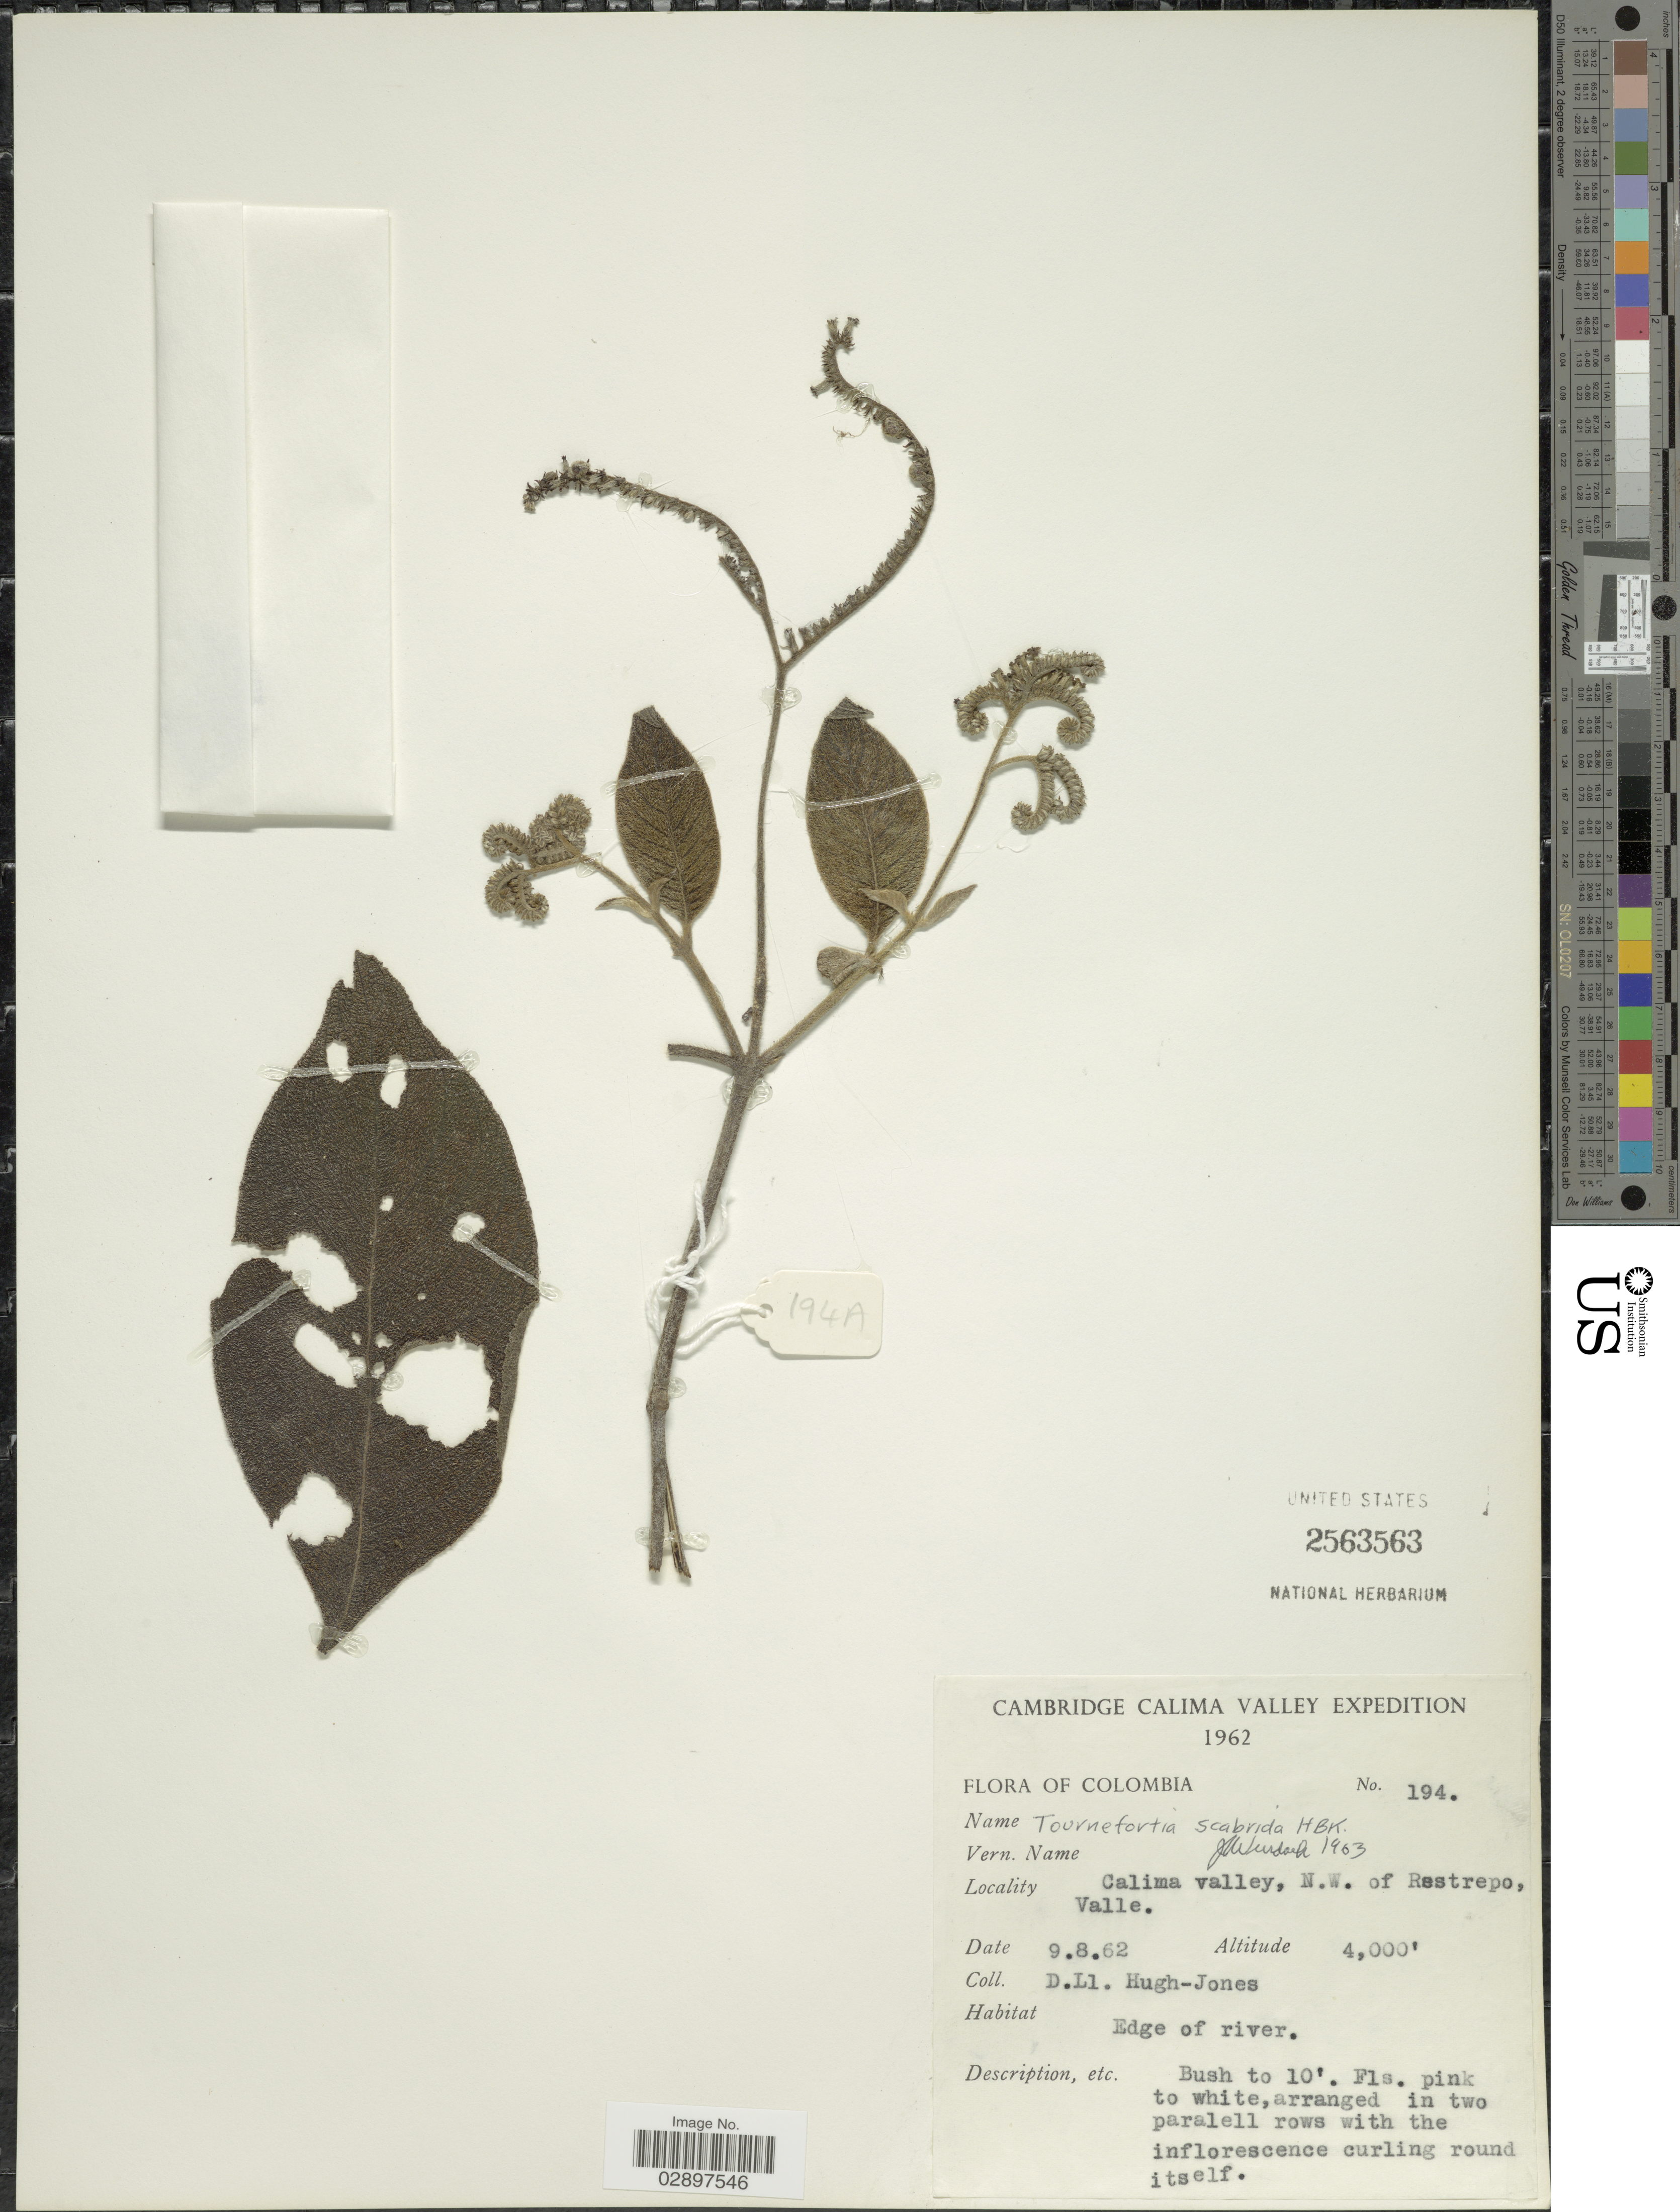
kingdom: Plantae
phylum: Tracheophyta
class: Magnoliopsida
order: Boraginales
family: Heliotropiaceae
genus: Tournefortia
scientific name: Tournefortia scabrida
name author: Kunth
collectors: D. Hugh-Jones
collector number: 194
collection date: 1962-08-09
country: Colombia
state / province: Valle del Cauca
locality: Calima Valley, N.W. of Restrepo, Valle.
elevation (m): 1219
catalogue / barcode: US 2563563